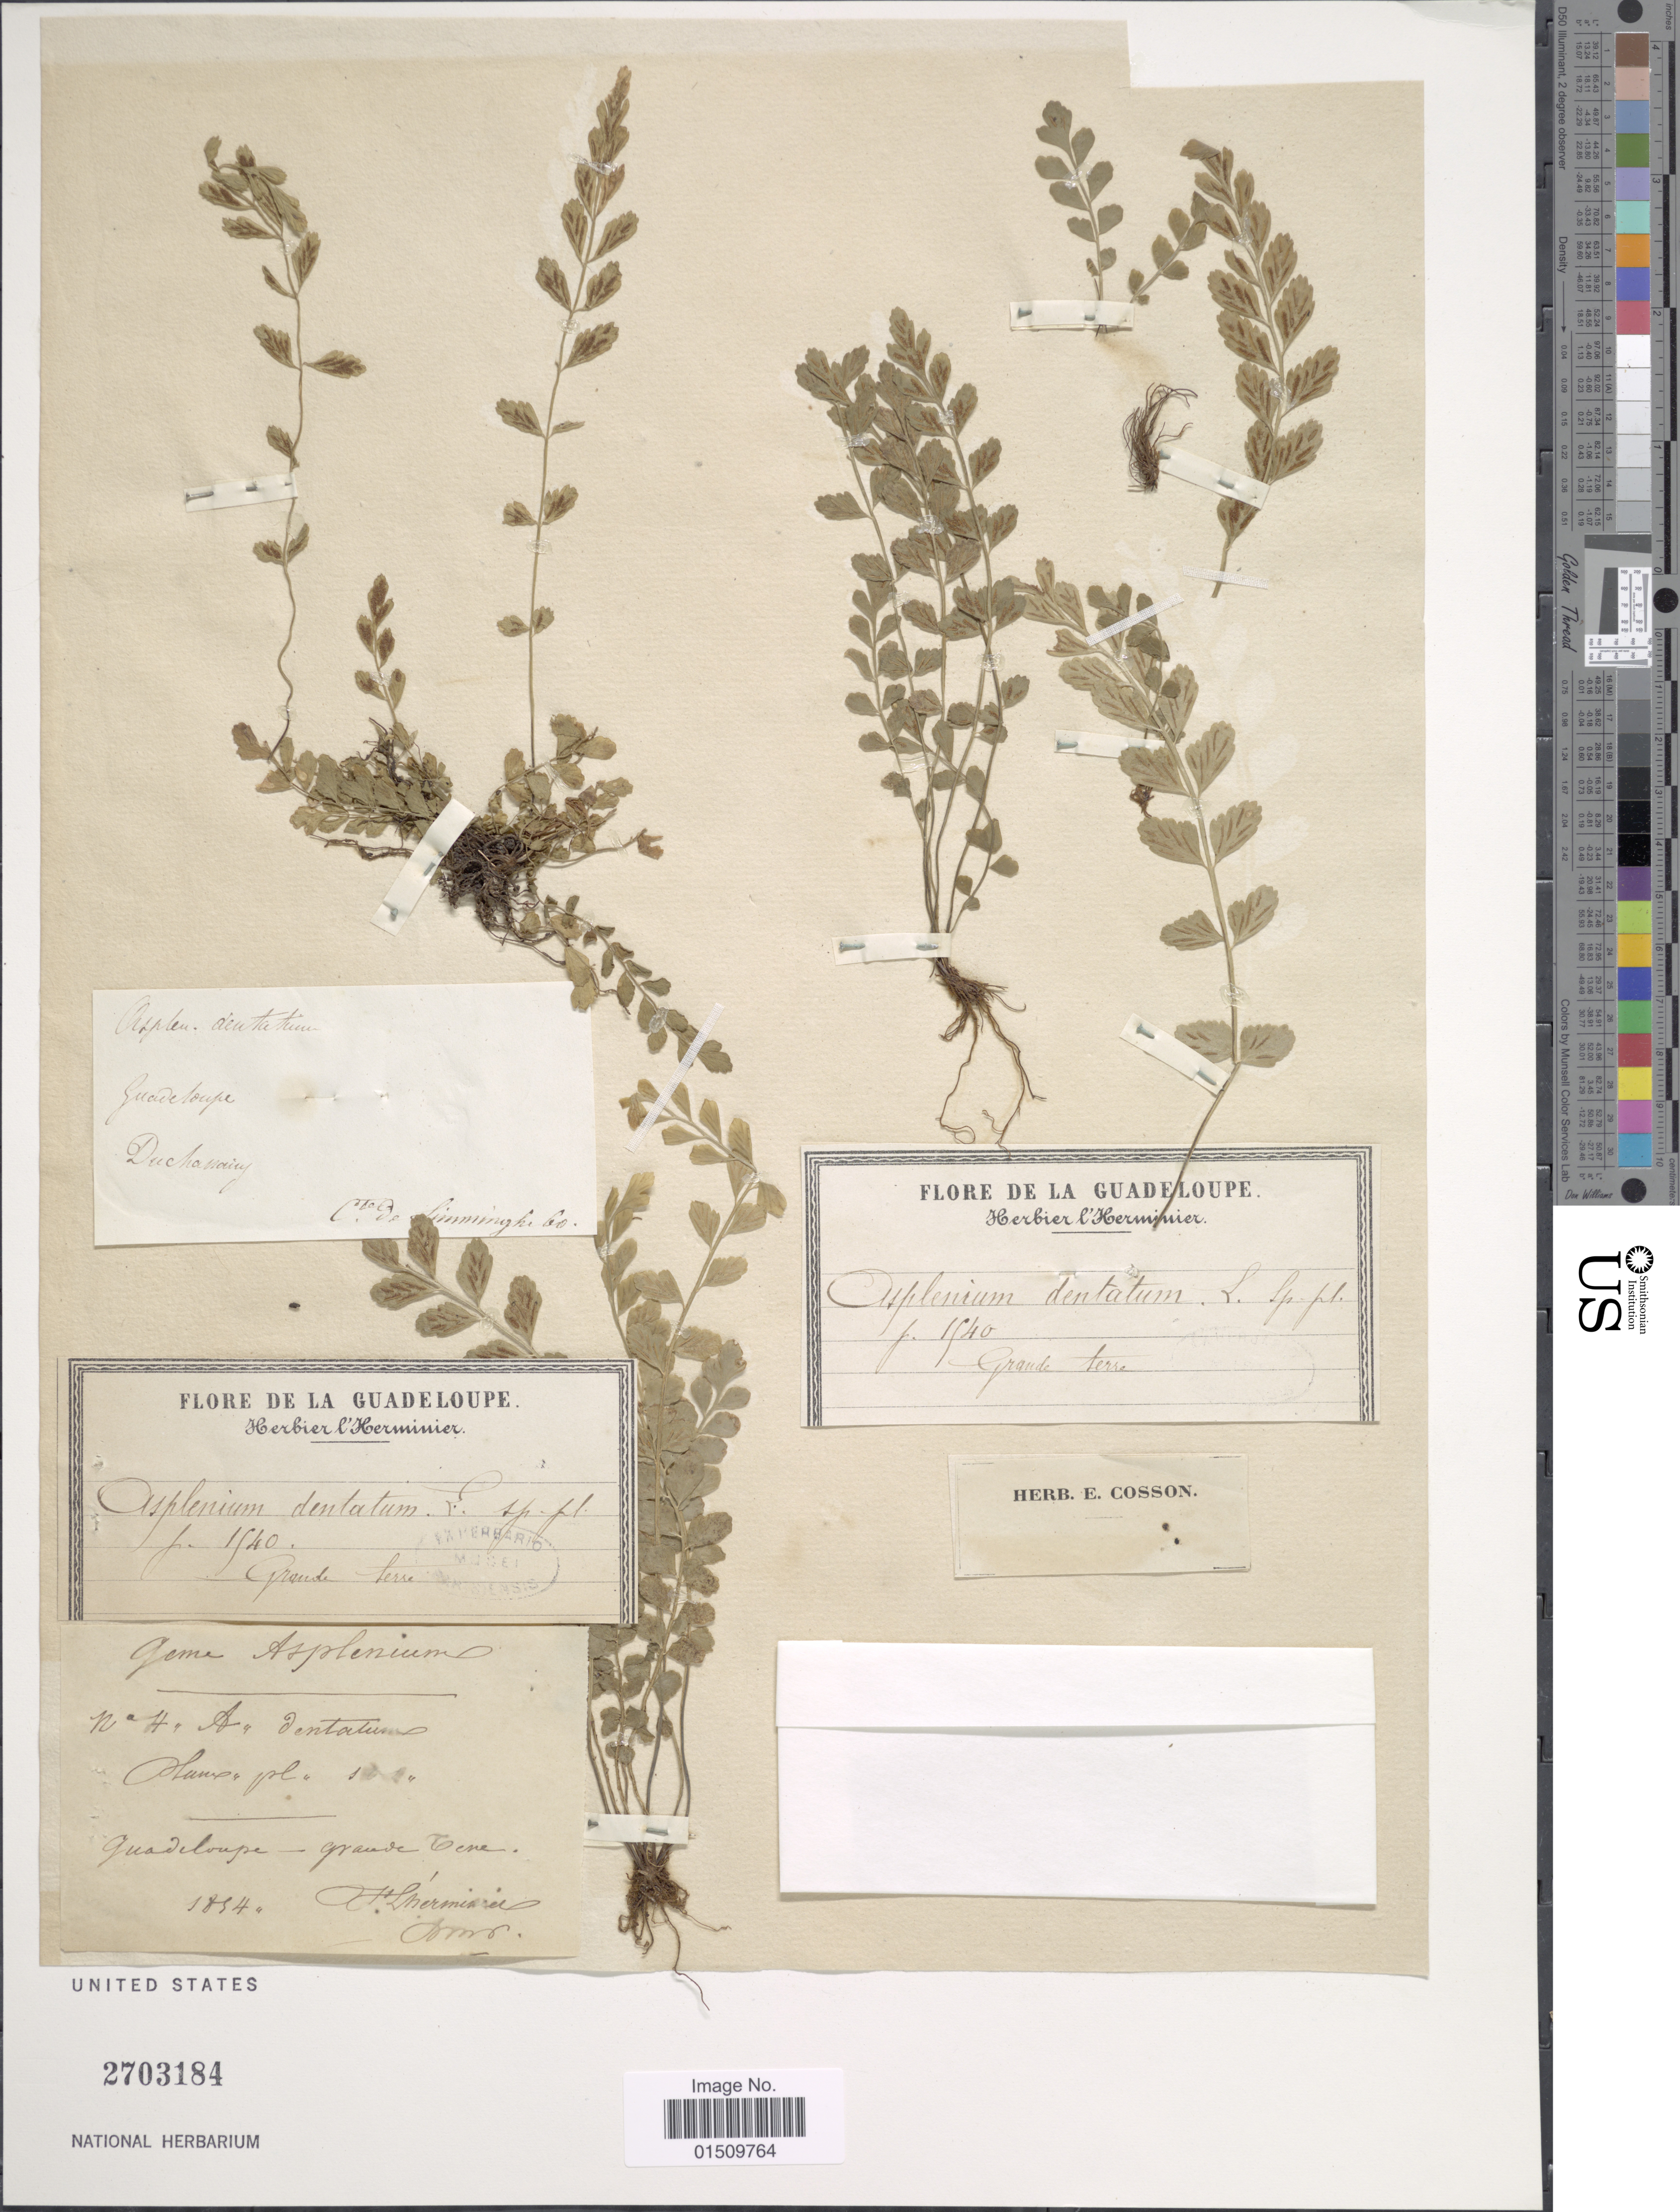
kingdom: Plantae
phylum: Tracheophyta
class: Polypodiopsida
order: Polypodiales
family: Aspleniaceae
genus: Asplenium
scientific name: Asplenium trichomanes-dentatum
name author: L.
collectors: -. L'Herminier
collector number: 4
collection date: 1854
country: Guadeloupe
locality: Guadeloupe, Grave Gene. [interpreted]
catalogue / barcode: US 2703184